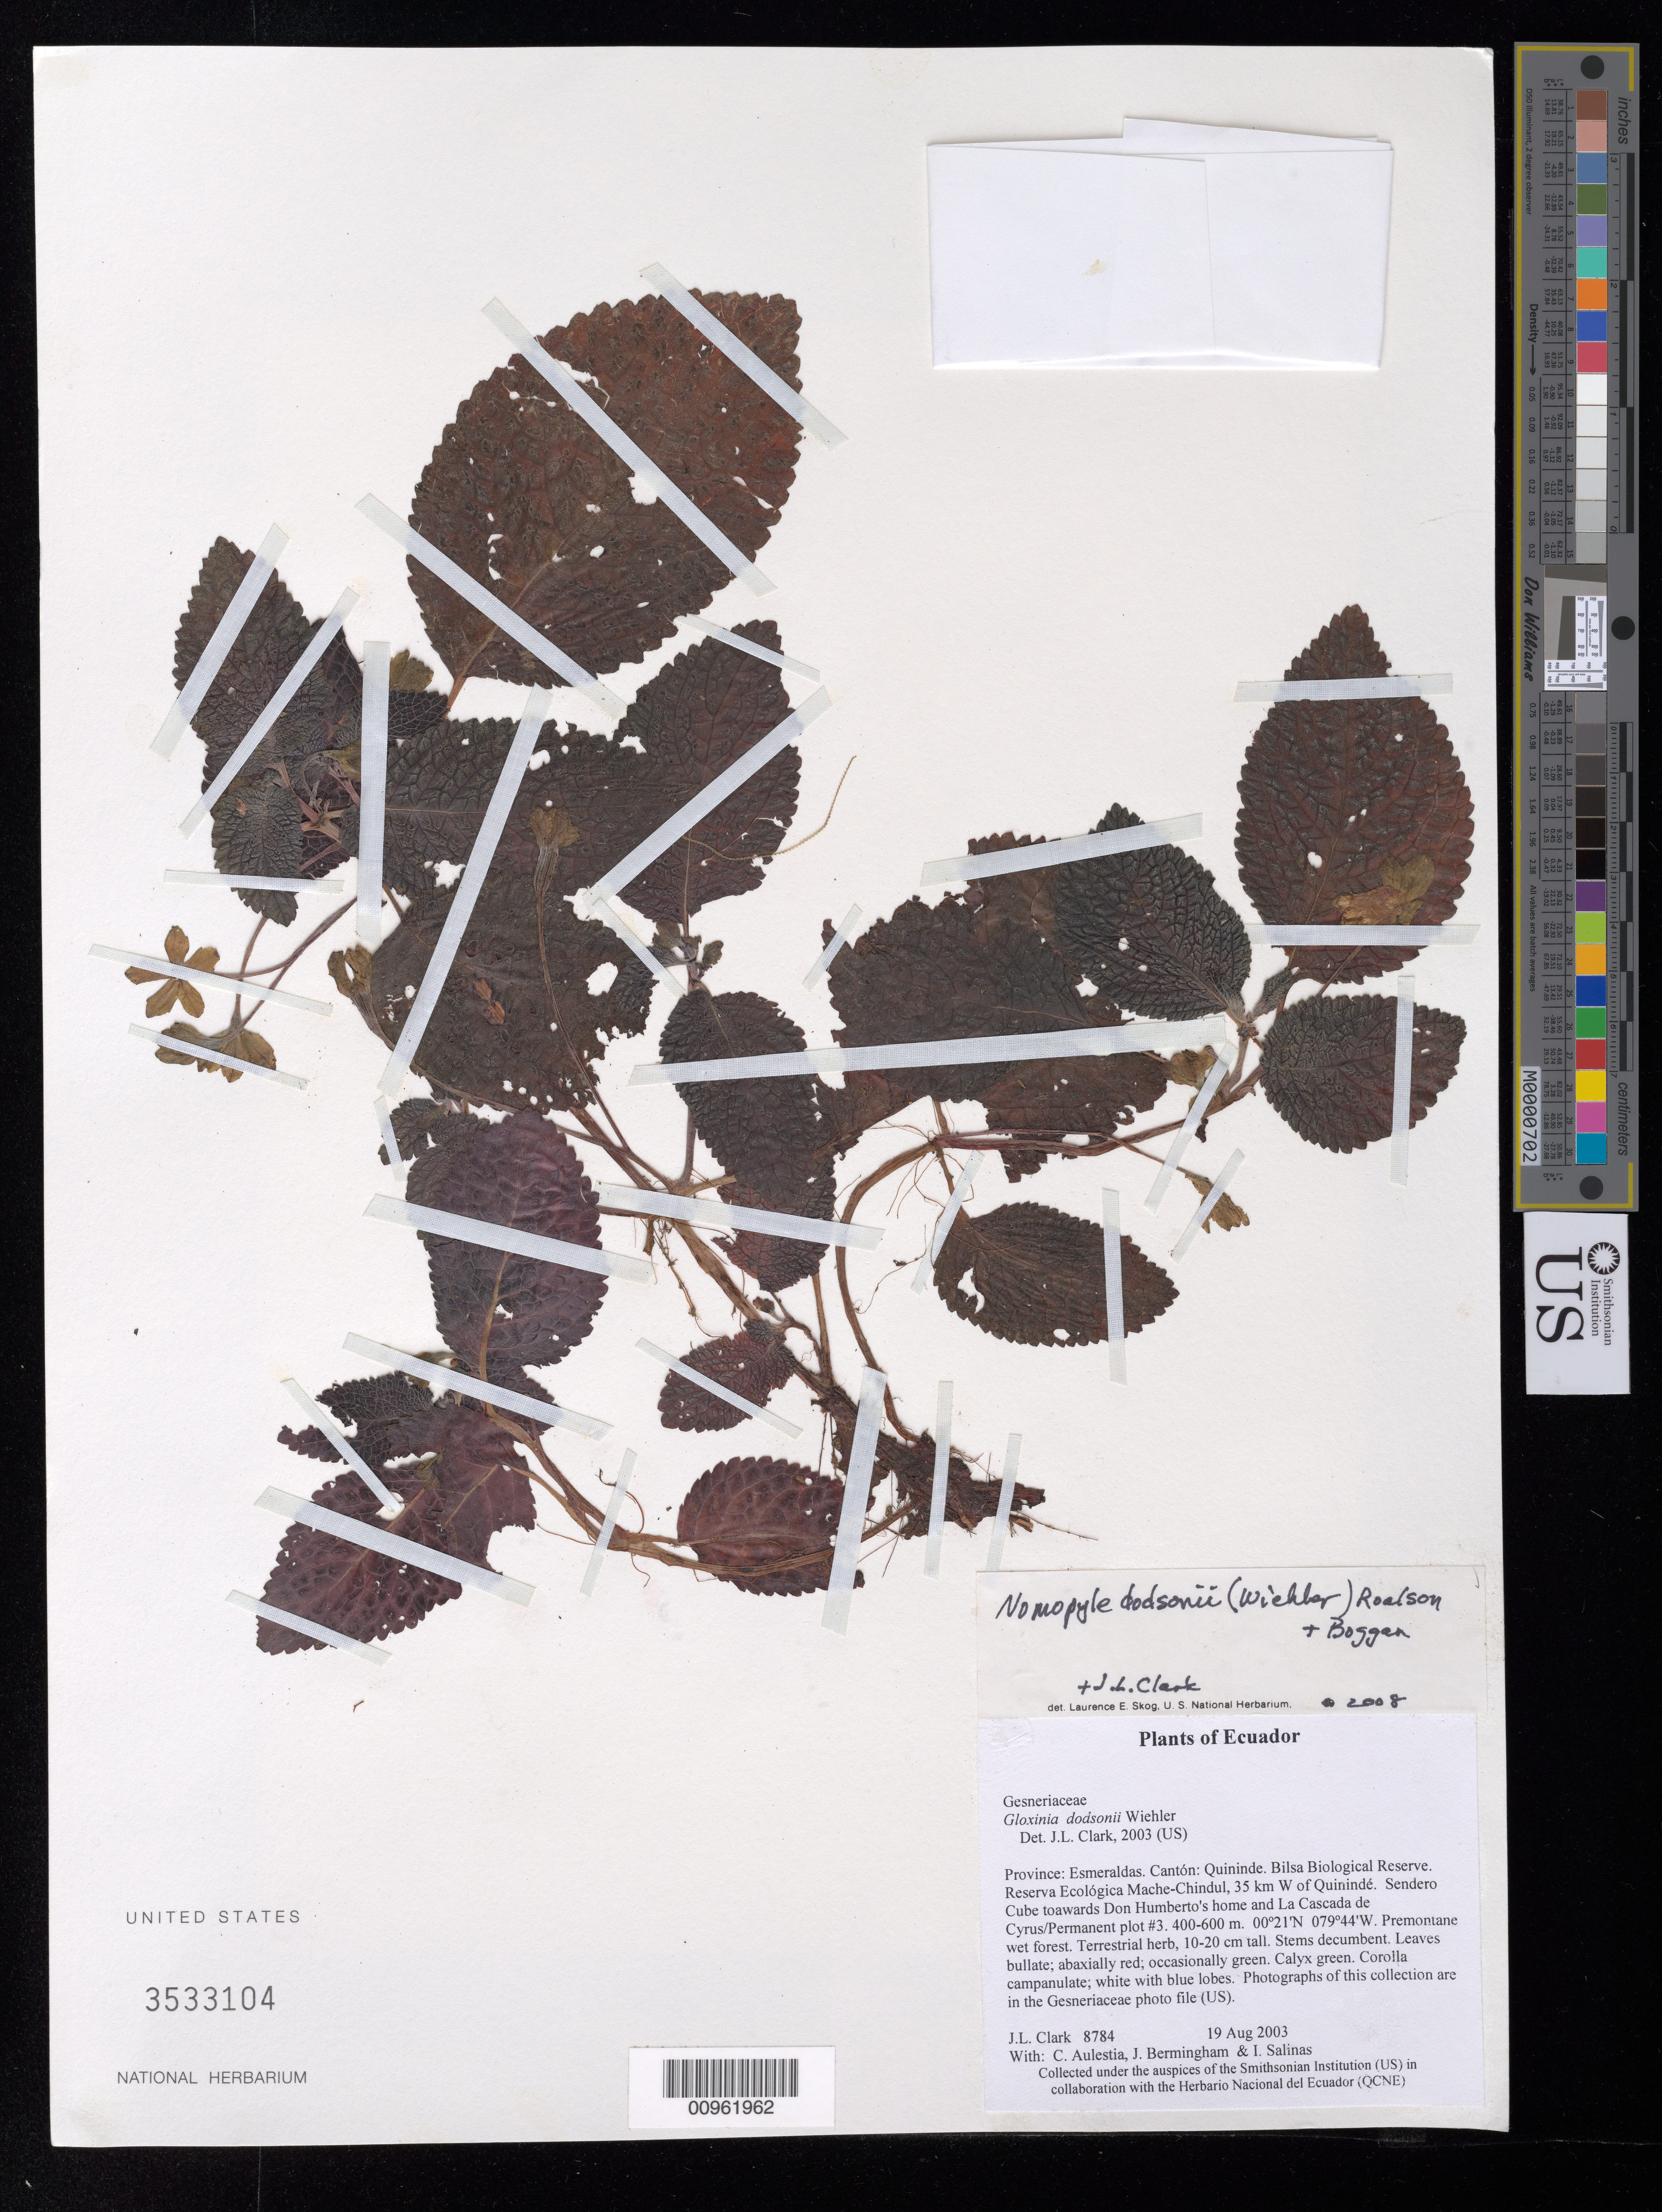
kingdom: Plantae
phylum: Tracheophyta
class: Magnoliopsida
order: Lamiales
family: Gesneriaceae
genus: Nomopyle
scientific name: Nomopyle dodsonii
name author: (Wiehler) Roalson & Boggan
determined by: Clark, J. L.; Skog, Laurence E.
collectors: J. L. Clark, C. Aulestia, J. Bermingham & I. Salinas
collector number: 8784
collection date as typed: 19 Aug 2003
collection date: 2003-08-19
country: Ecuador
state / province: Esmeraldas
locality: Quininde. Bilsa Biological Reserve. Reserva Ecológica Mache-Chindul, 35 km W of Quinindé. Sendero Cube toawards Don Humberto's home and La Cascada de Cyrus/Permanent plot #3.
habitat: Premontane wet forest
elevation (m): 400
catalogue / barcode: US 3533104